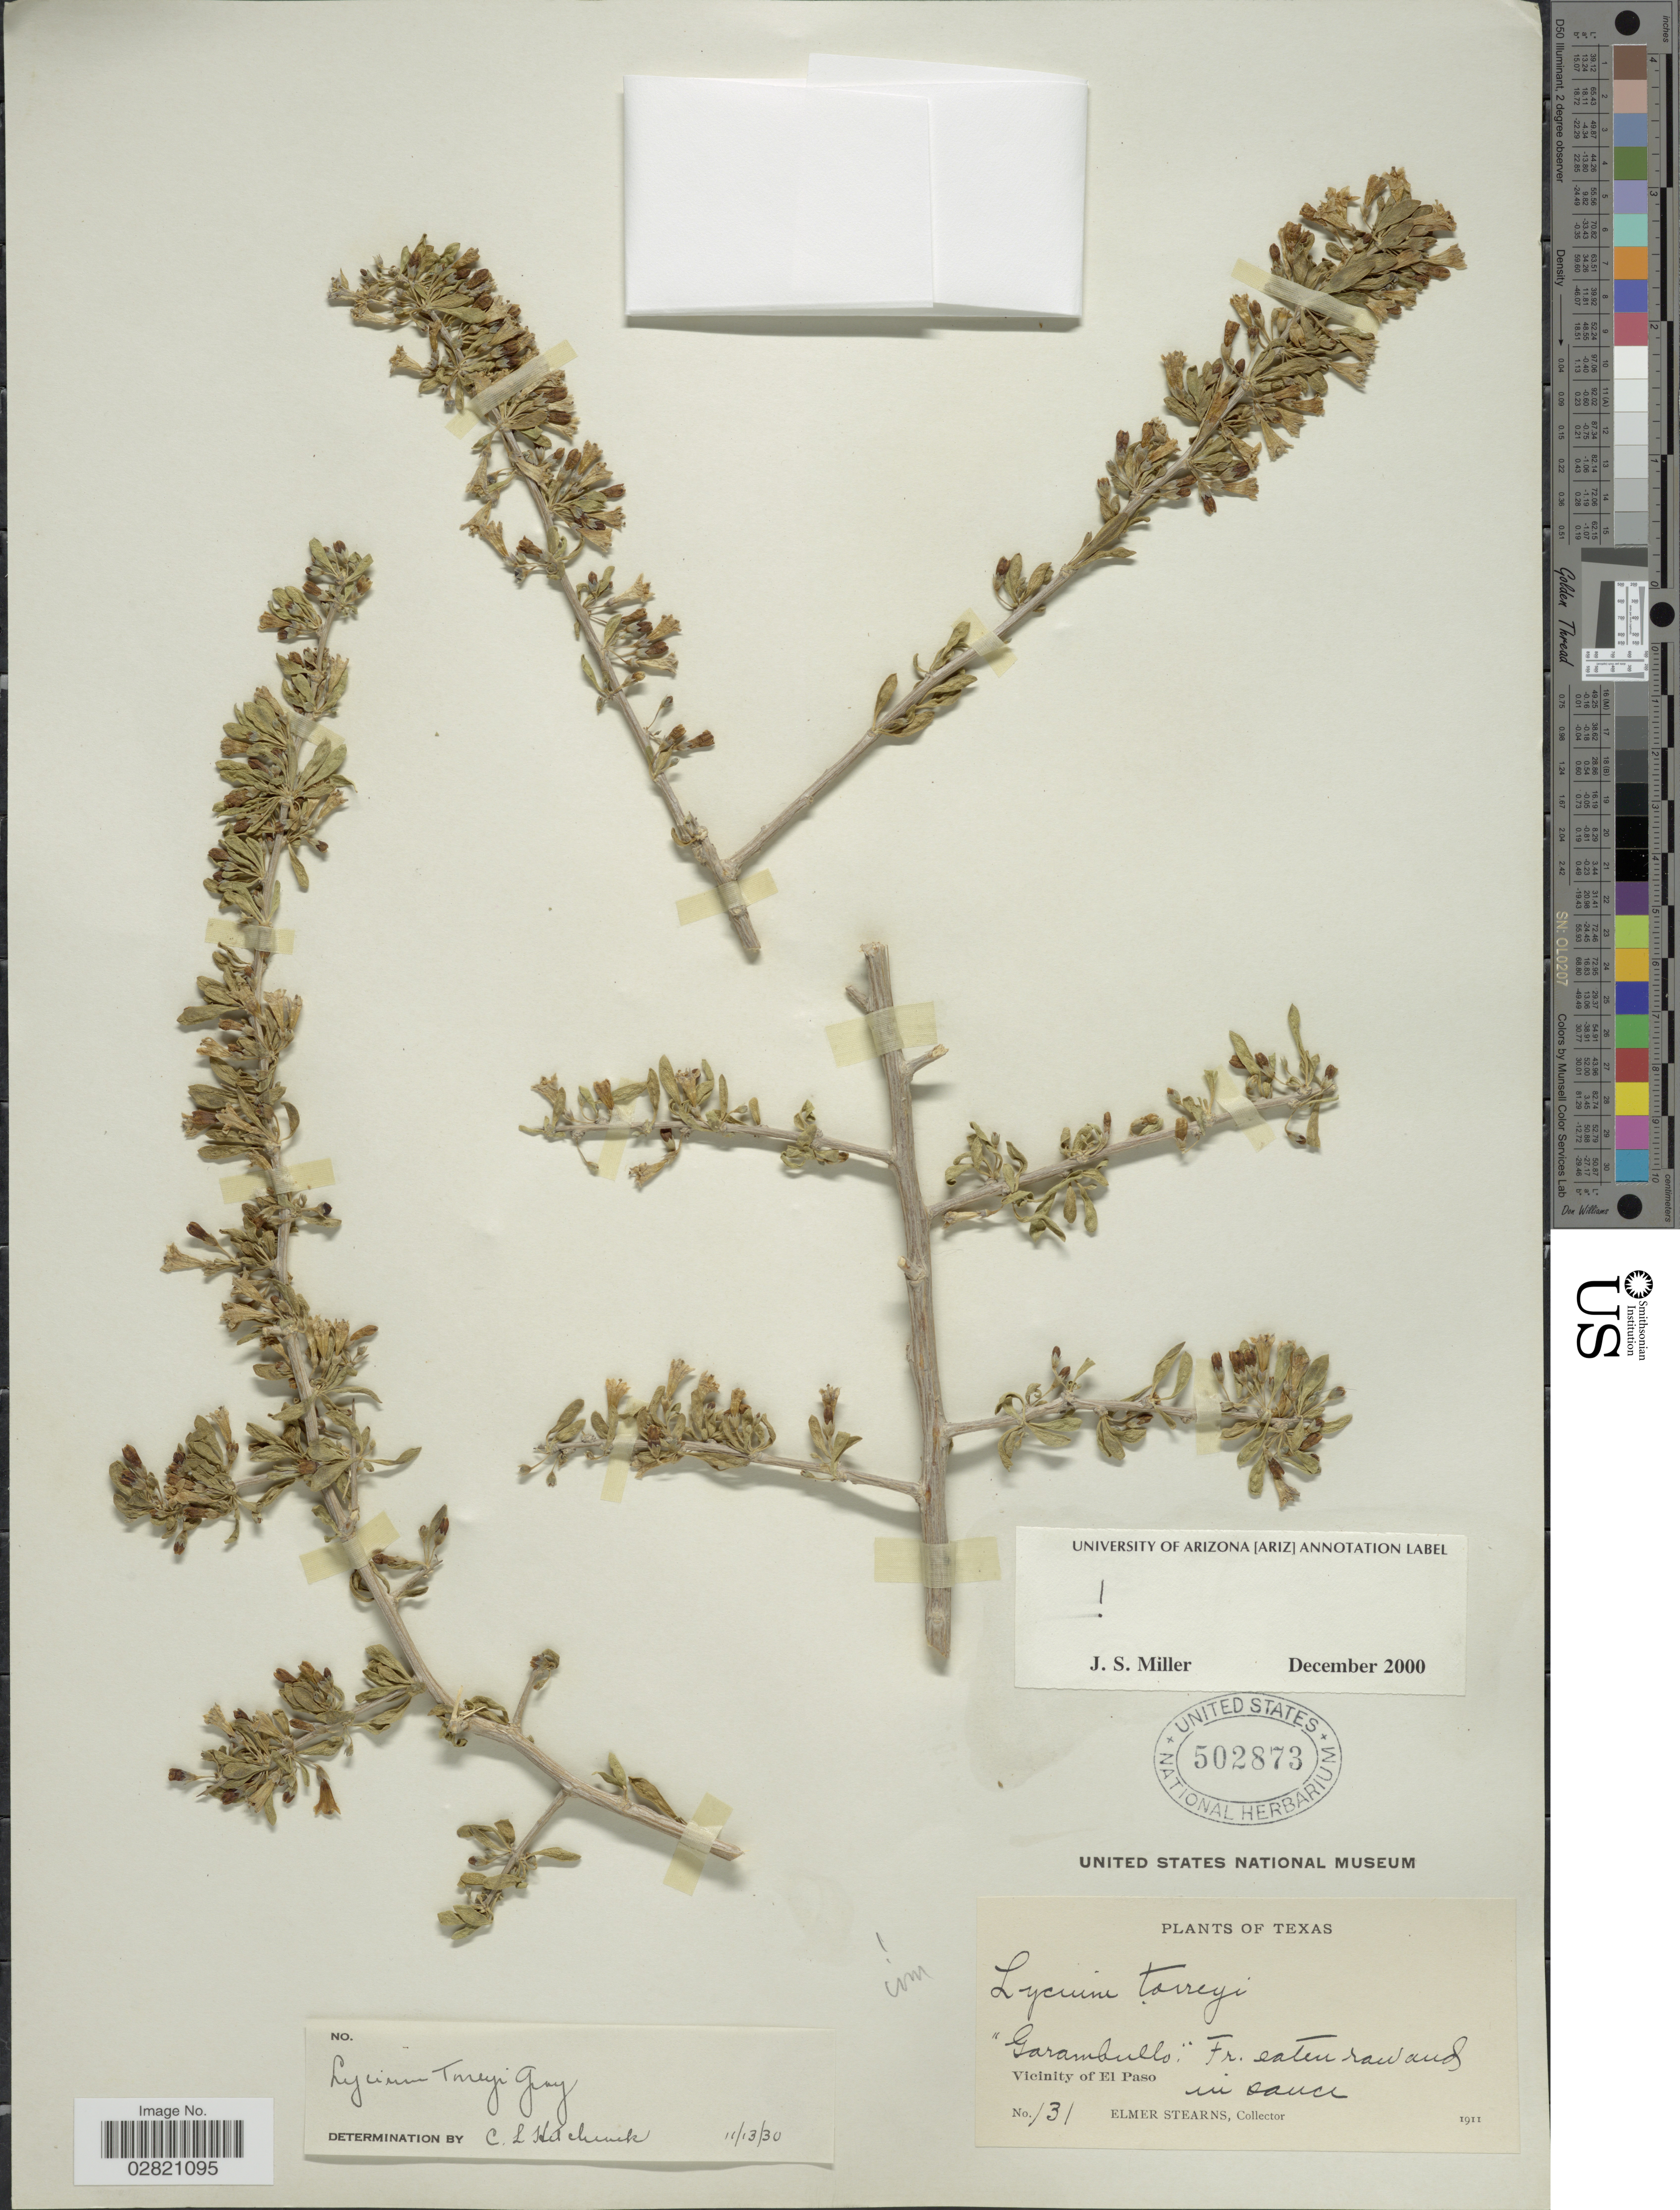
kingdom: Plantae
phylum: Tracheophyta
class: Magnoliopsida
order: Solanales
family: Solanaceae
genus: Lycium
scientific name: Lycium torreyi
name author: A. Gray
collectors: E. Stearns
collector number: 131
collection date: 1911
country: United States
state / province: Texas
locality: Vicinity of El Paso.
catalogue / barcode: US 502873